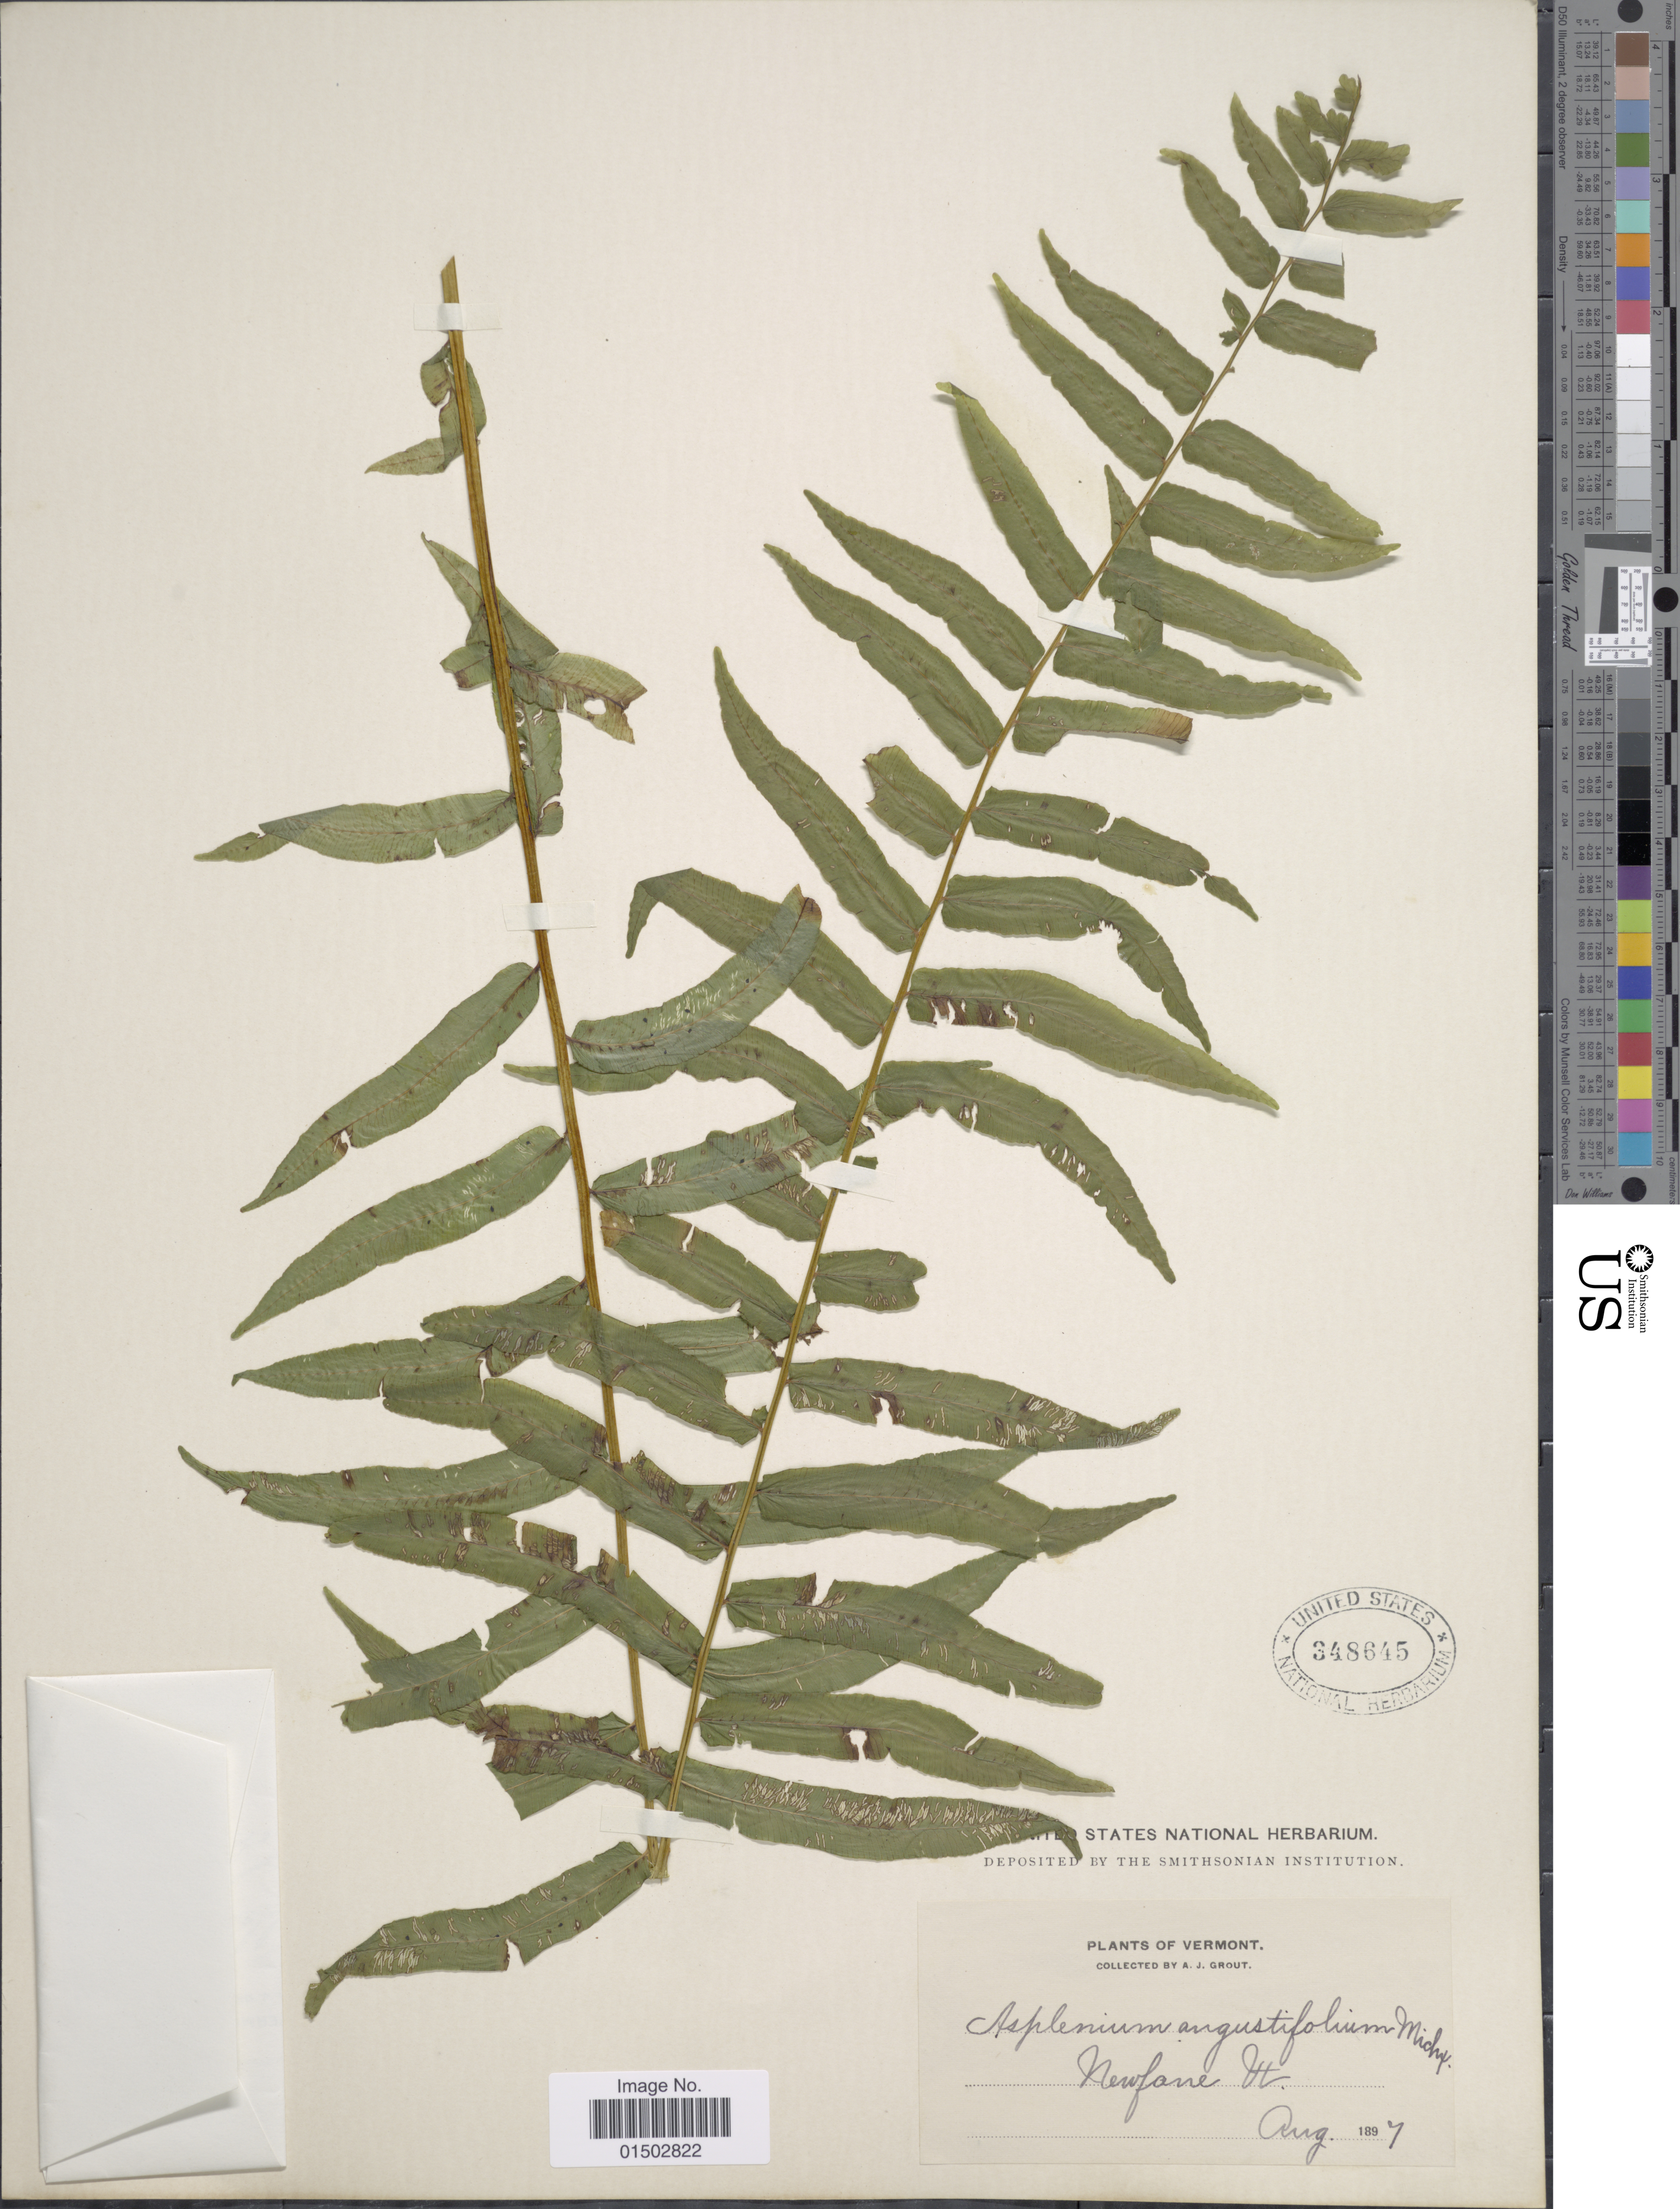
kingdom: Plantae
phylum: Tracheophyta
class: Polypodiopsida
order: Polypodiales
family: Diplaziopsidaceae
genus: Homalosorus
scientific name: Homalosorus pycnocarpos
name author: (Spreng.) Pic. Serm.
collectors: A. J. Grout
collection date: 1897-08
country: United States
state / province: Vermont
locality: Newfane H.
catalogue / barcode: US 348645